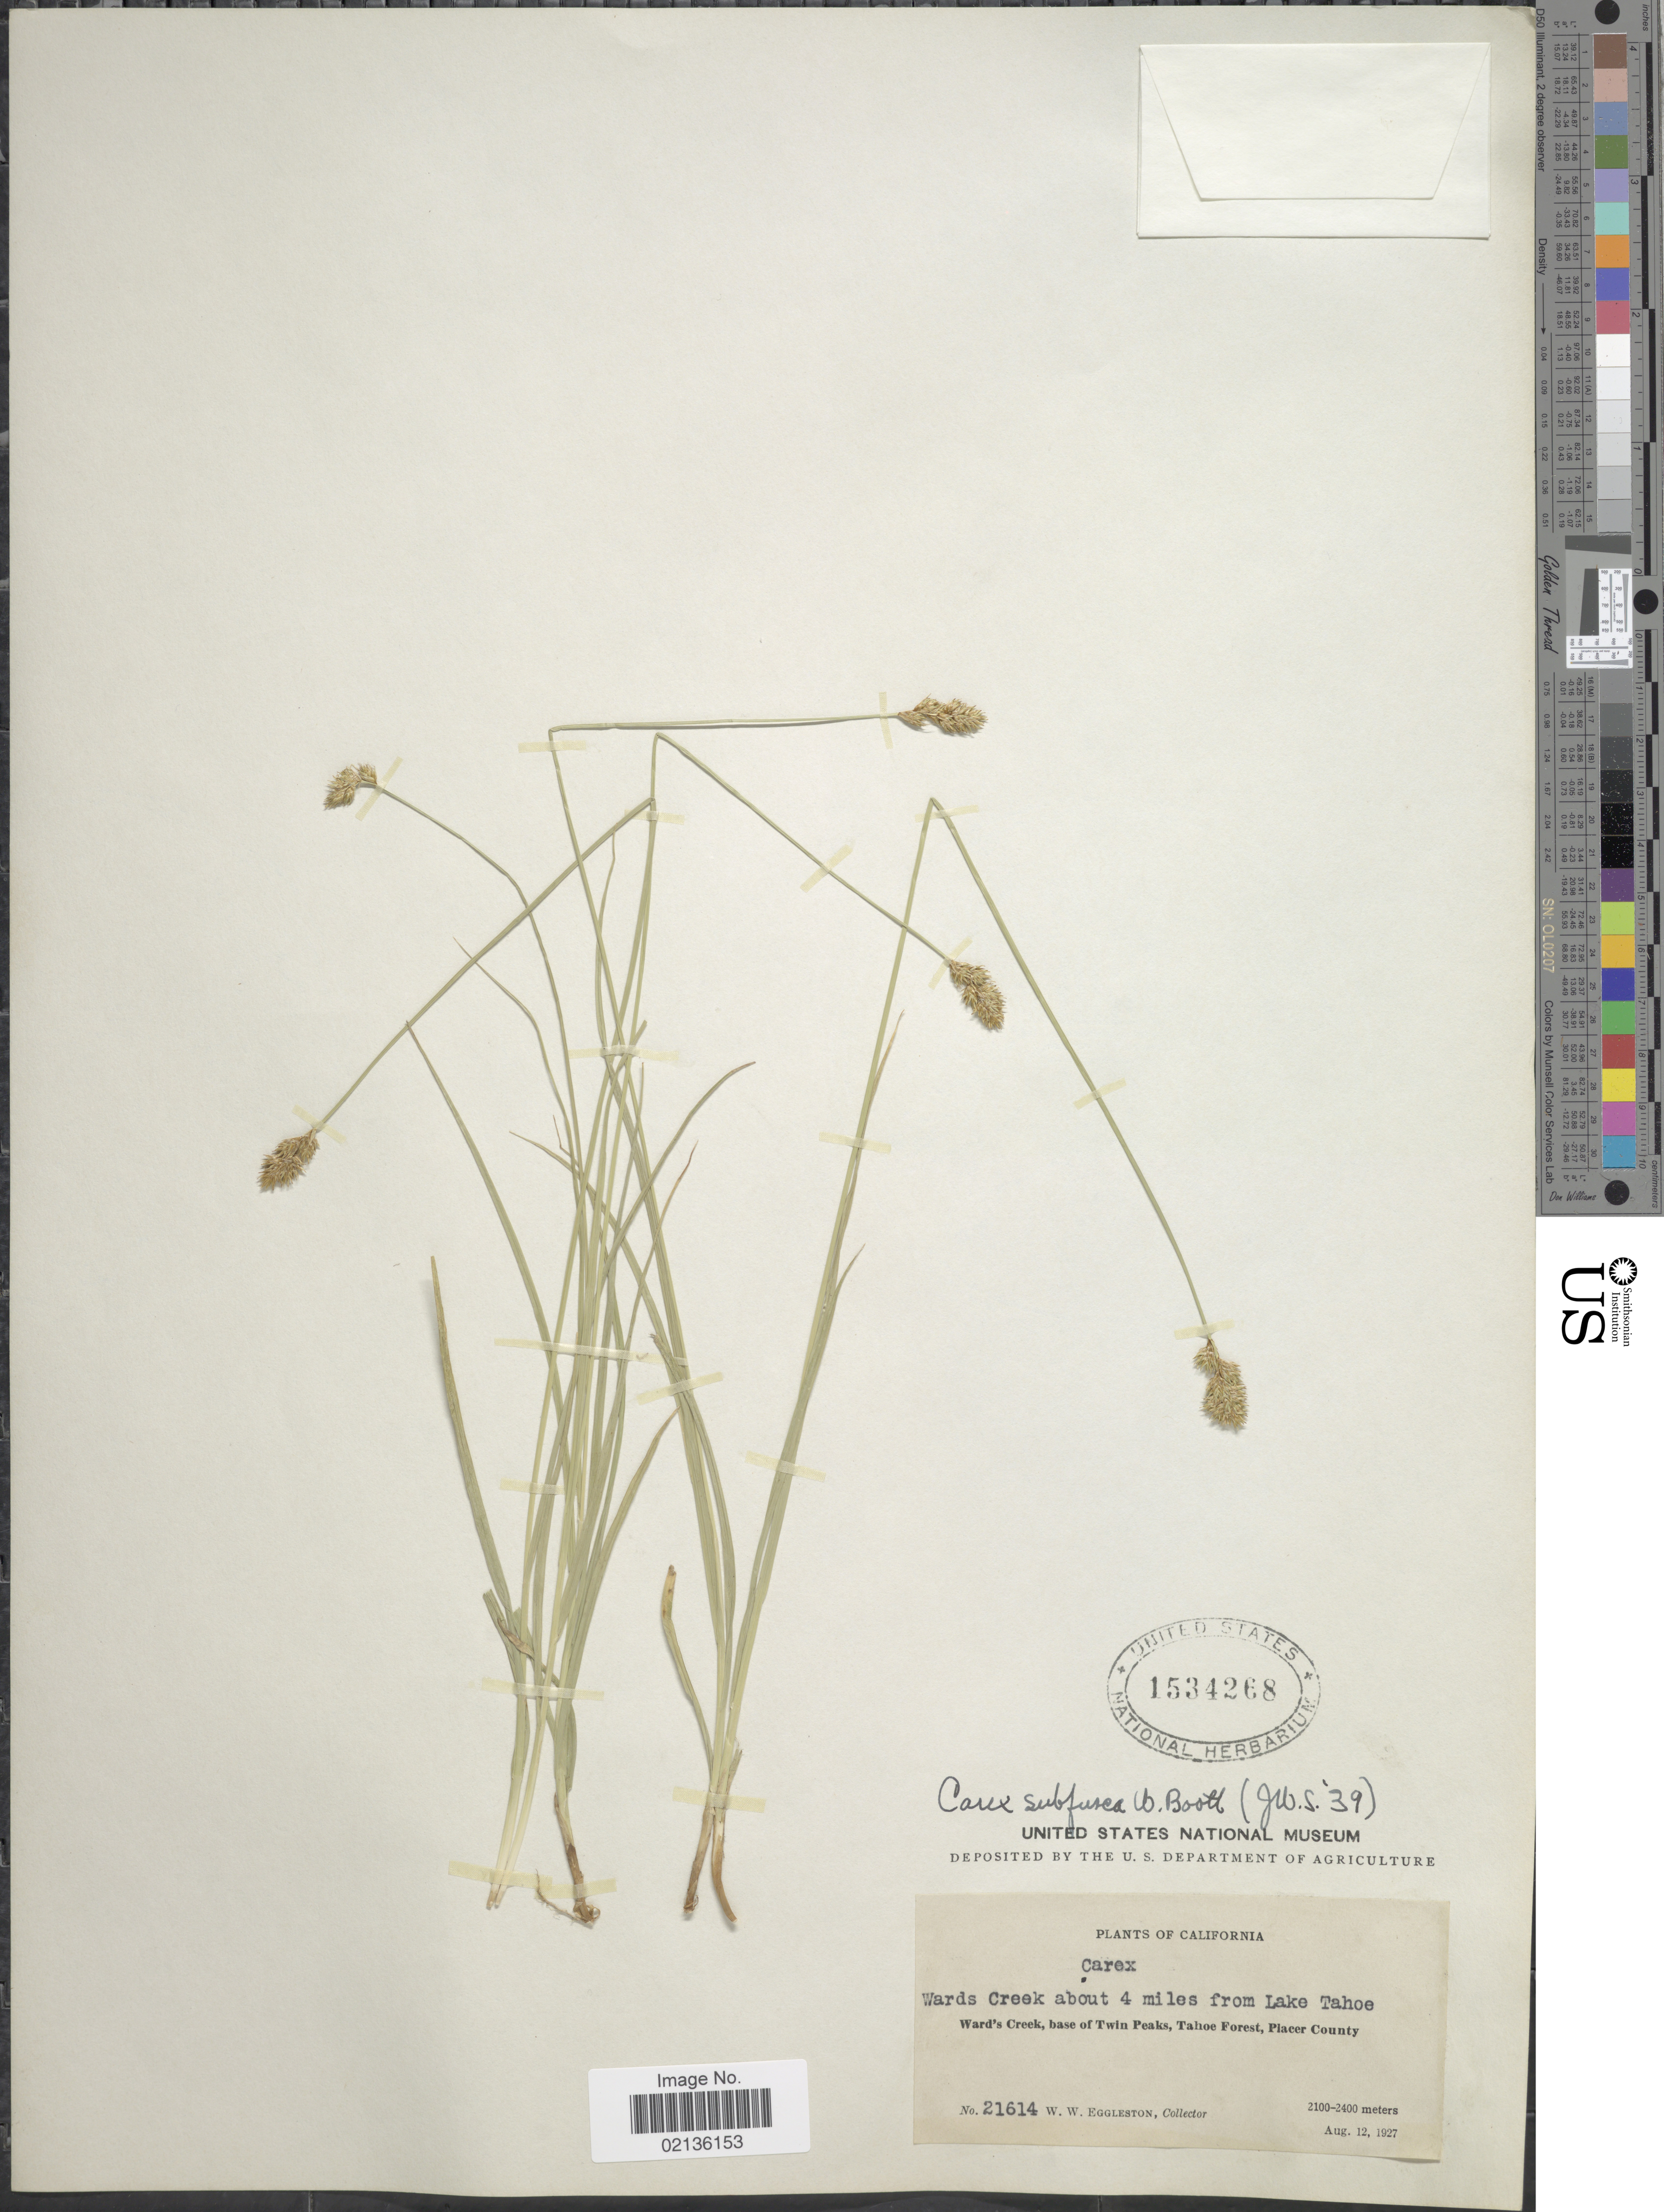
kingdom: Plantae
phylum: Tracheophyta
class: Liliopsida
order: Poales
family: Cyperaceae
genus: Carex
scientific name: Carex subfusca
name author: W. Boott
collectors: W. W. Eggleston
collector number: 21614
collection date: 1927-08-12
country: United States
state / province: California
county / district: Placer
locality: Wards Creek about 4 miles from Lake Tahoe, Ward's Creek, base of Twin Peaks, Tahoe Forest, Placer County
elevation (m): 2100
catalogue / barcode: US 1534268